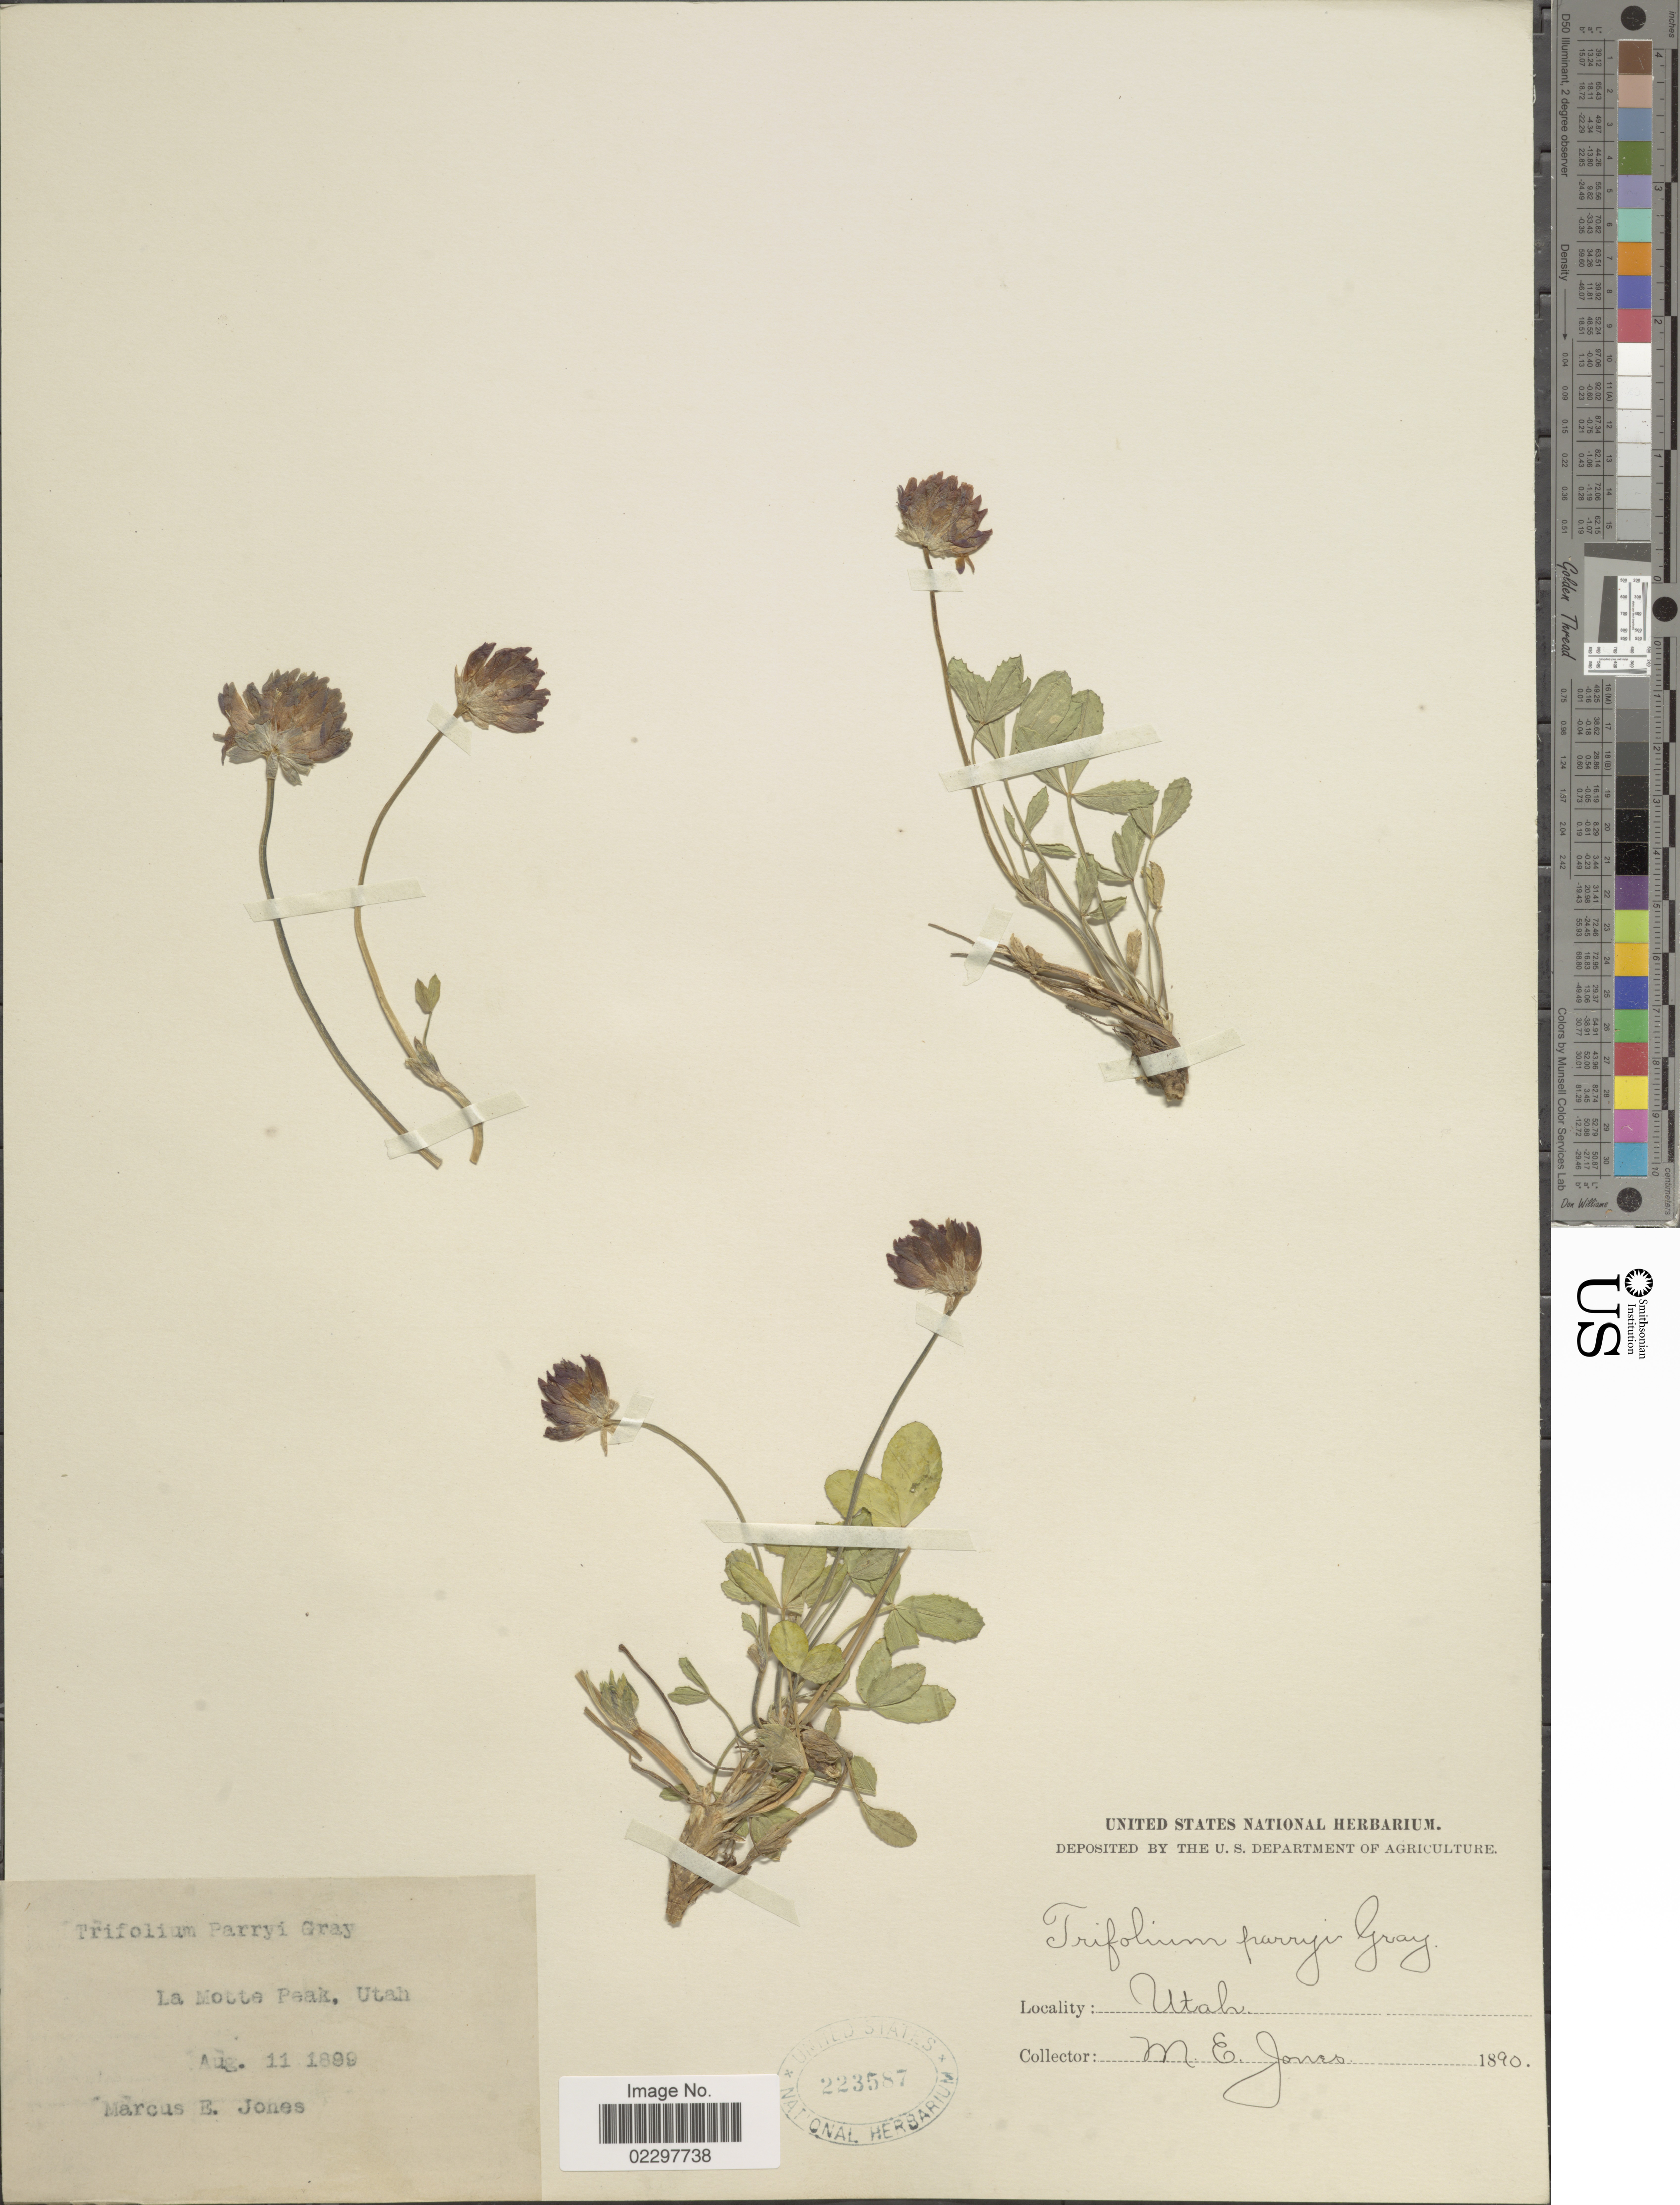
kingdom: Plantae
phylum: Tracheophyta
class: Magnoliopsida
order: Fabales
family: Fabaceae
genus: Trifolium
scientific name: Trifolium parryi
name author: A. Gray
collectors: M. E. Jones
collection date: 1890-08-11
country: United States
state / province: Utah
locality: La Motte Peak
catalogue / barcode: US 223587